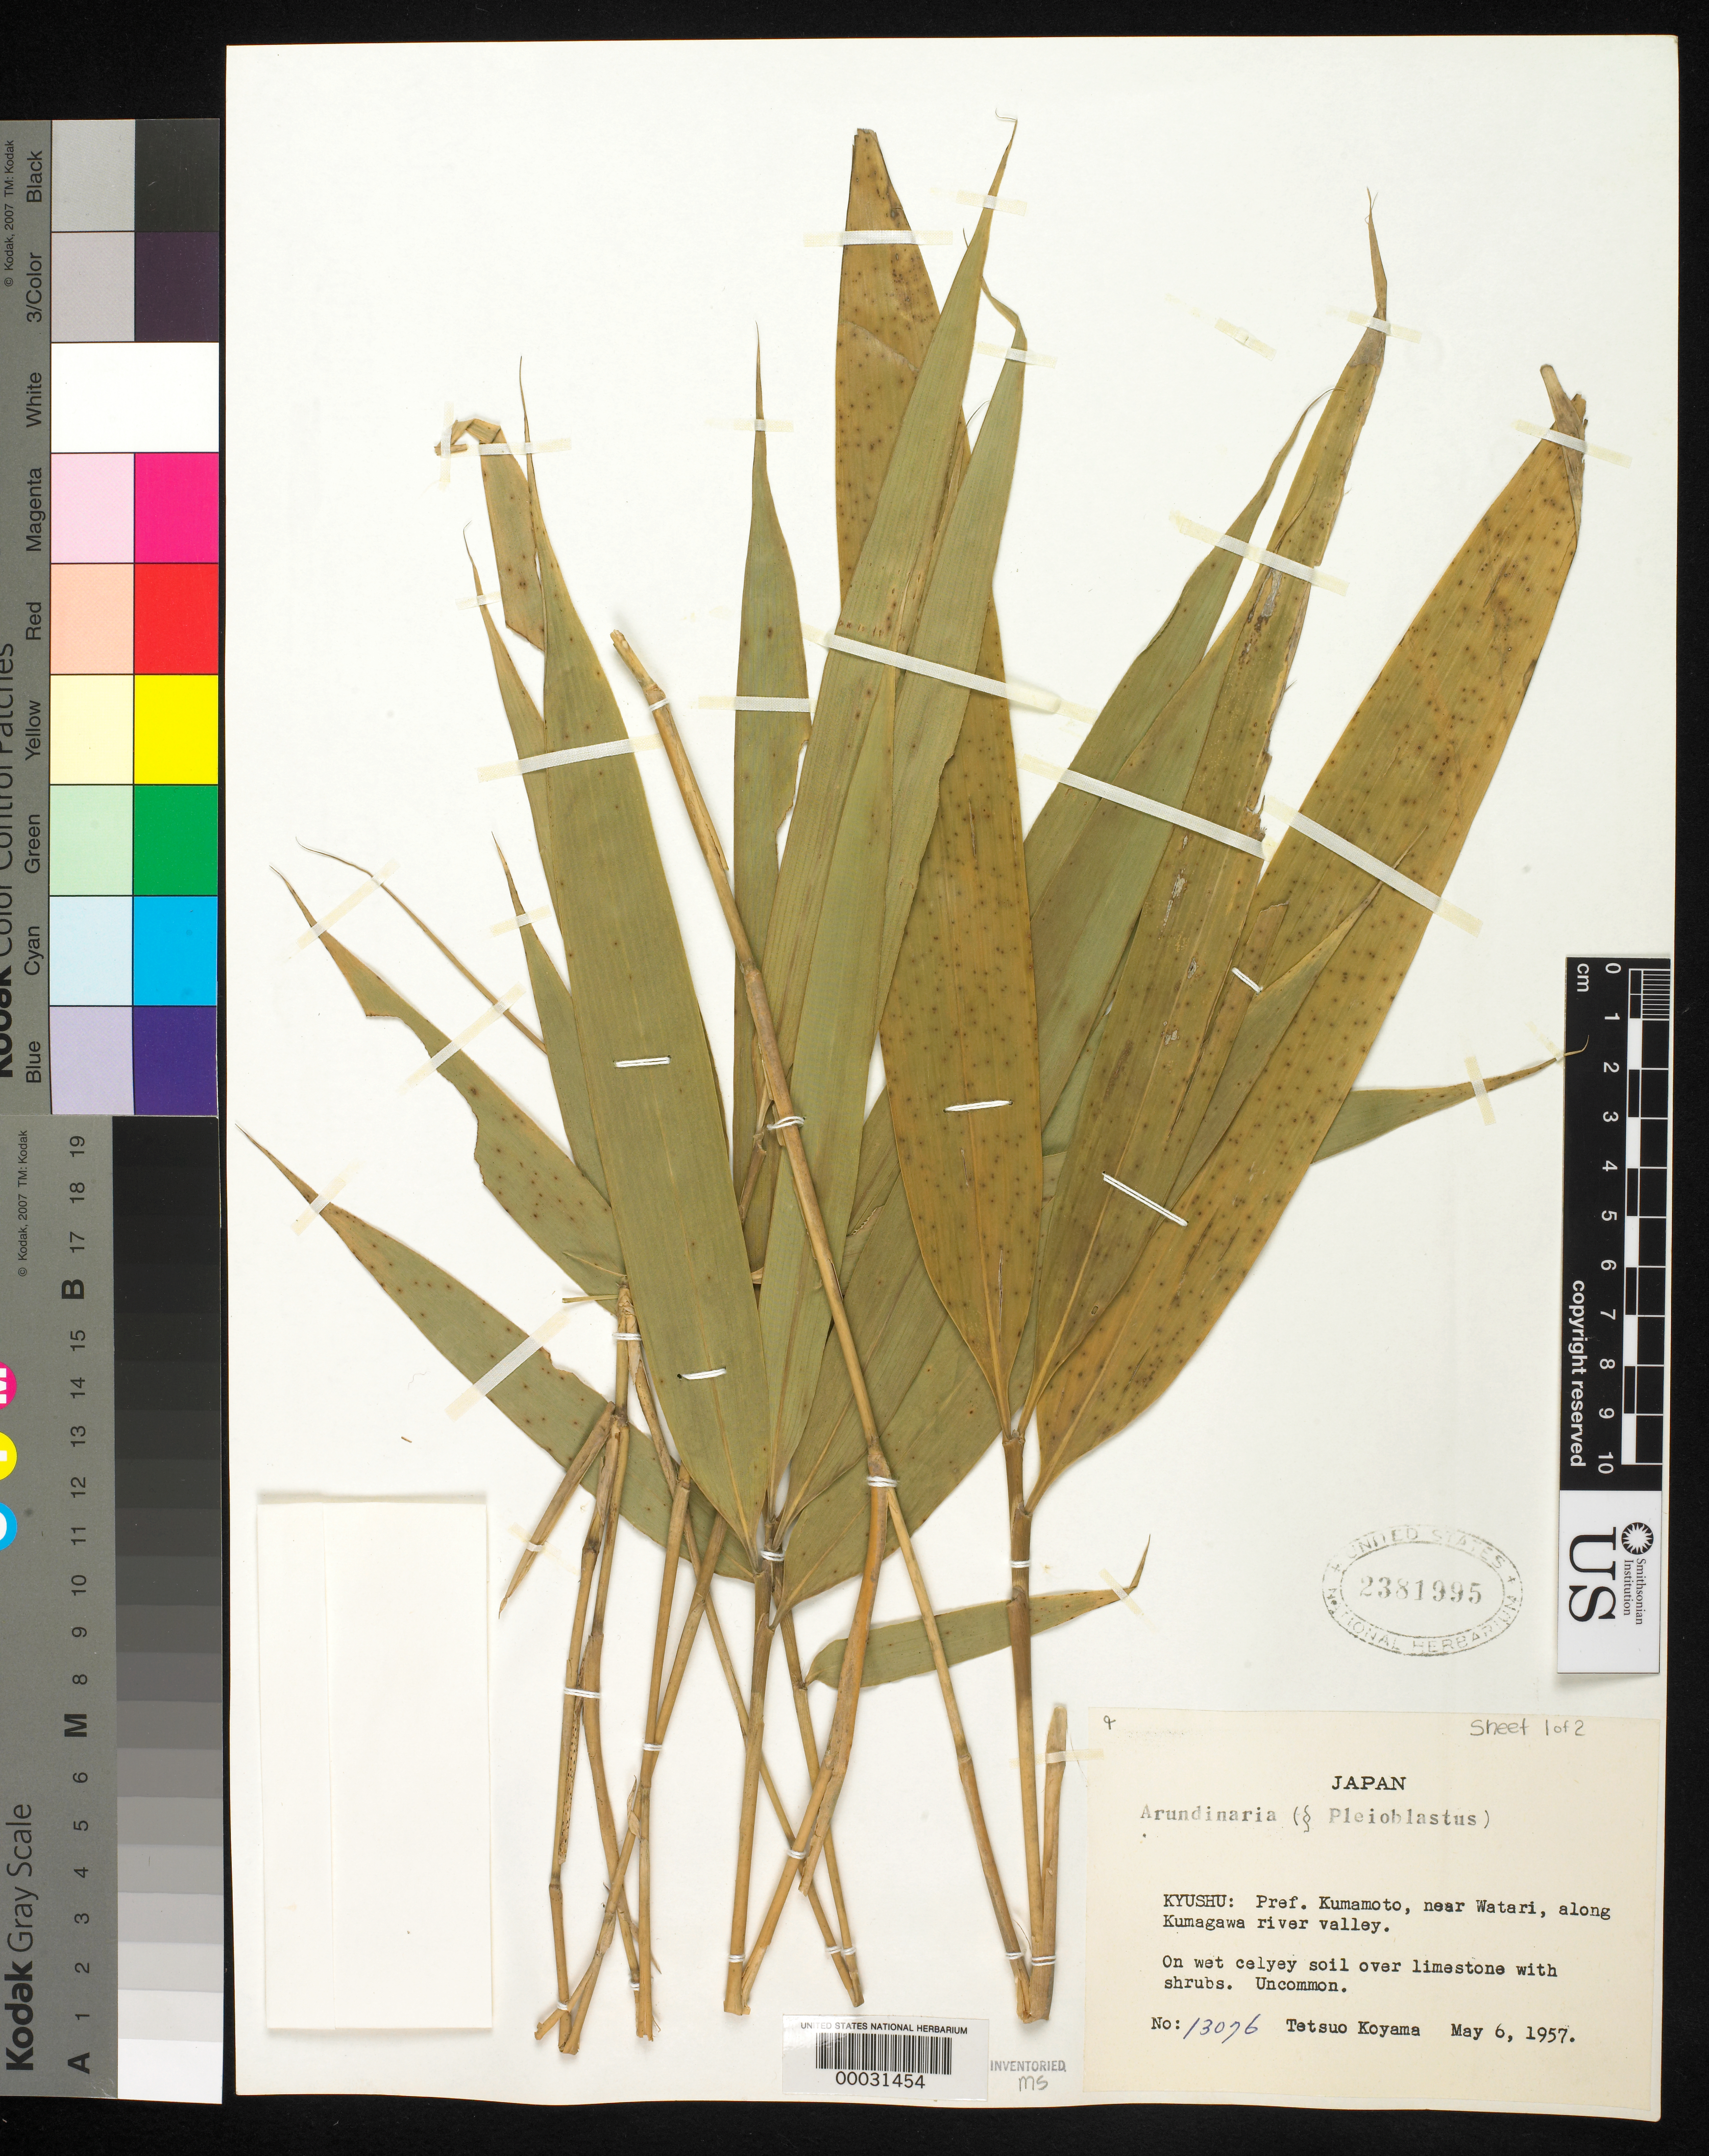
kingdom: Plantae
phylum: Tracheophyta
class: Liliopsida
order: Poales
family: Poaceae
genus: Arundinaria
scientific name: Arundinaria sp.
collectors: T. Koyama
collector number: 13076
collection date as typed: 06 May 1957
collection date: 1957-05-06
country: Japan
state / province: Kumamoto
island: Kyushu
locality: Kumagawa river valley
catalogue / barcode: US 2381995